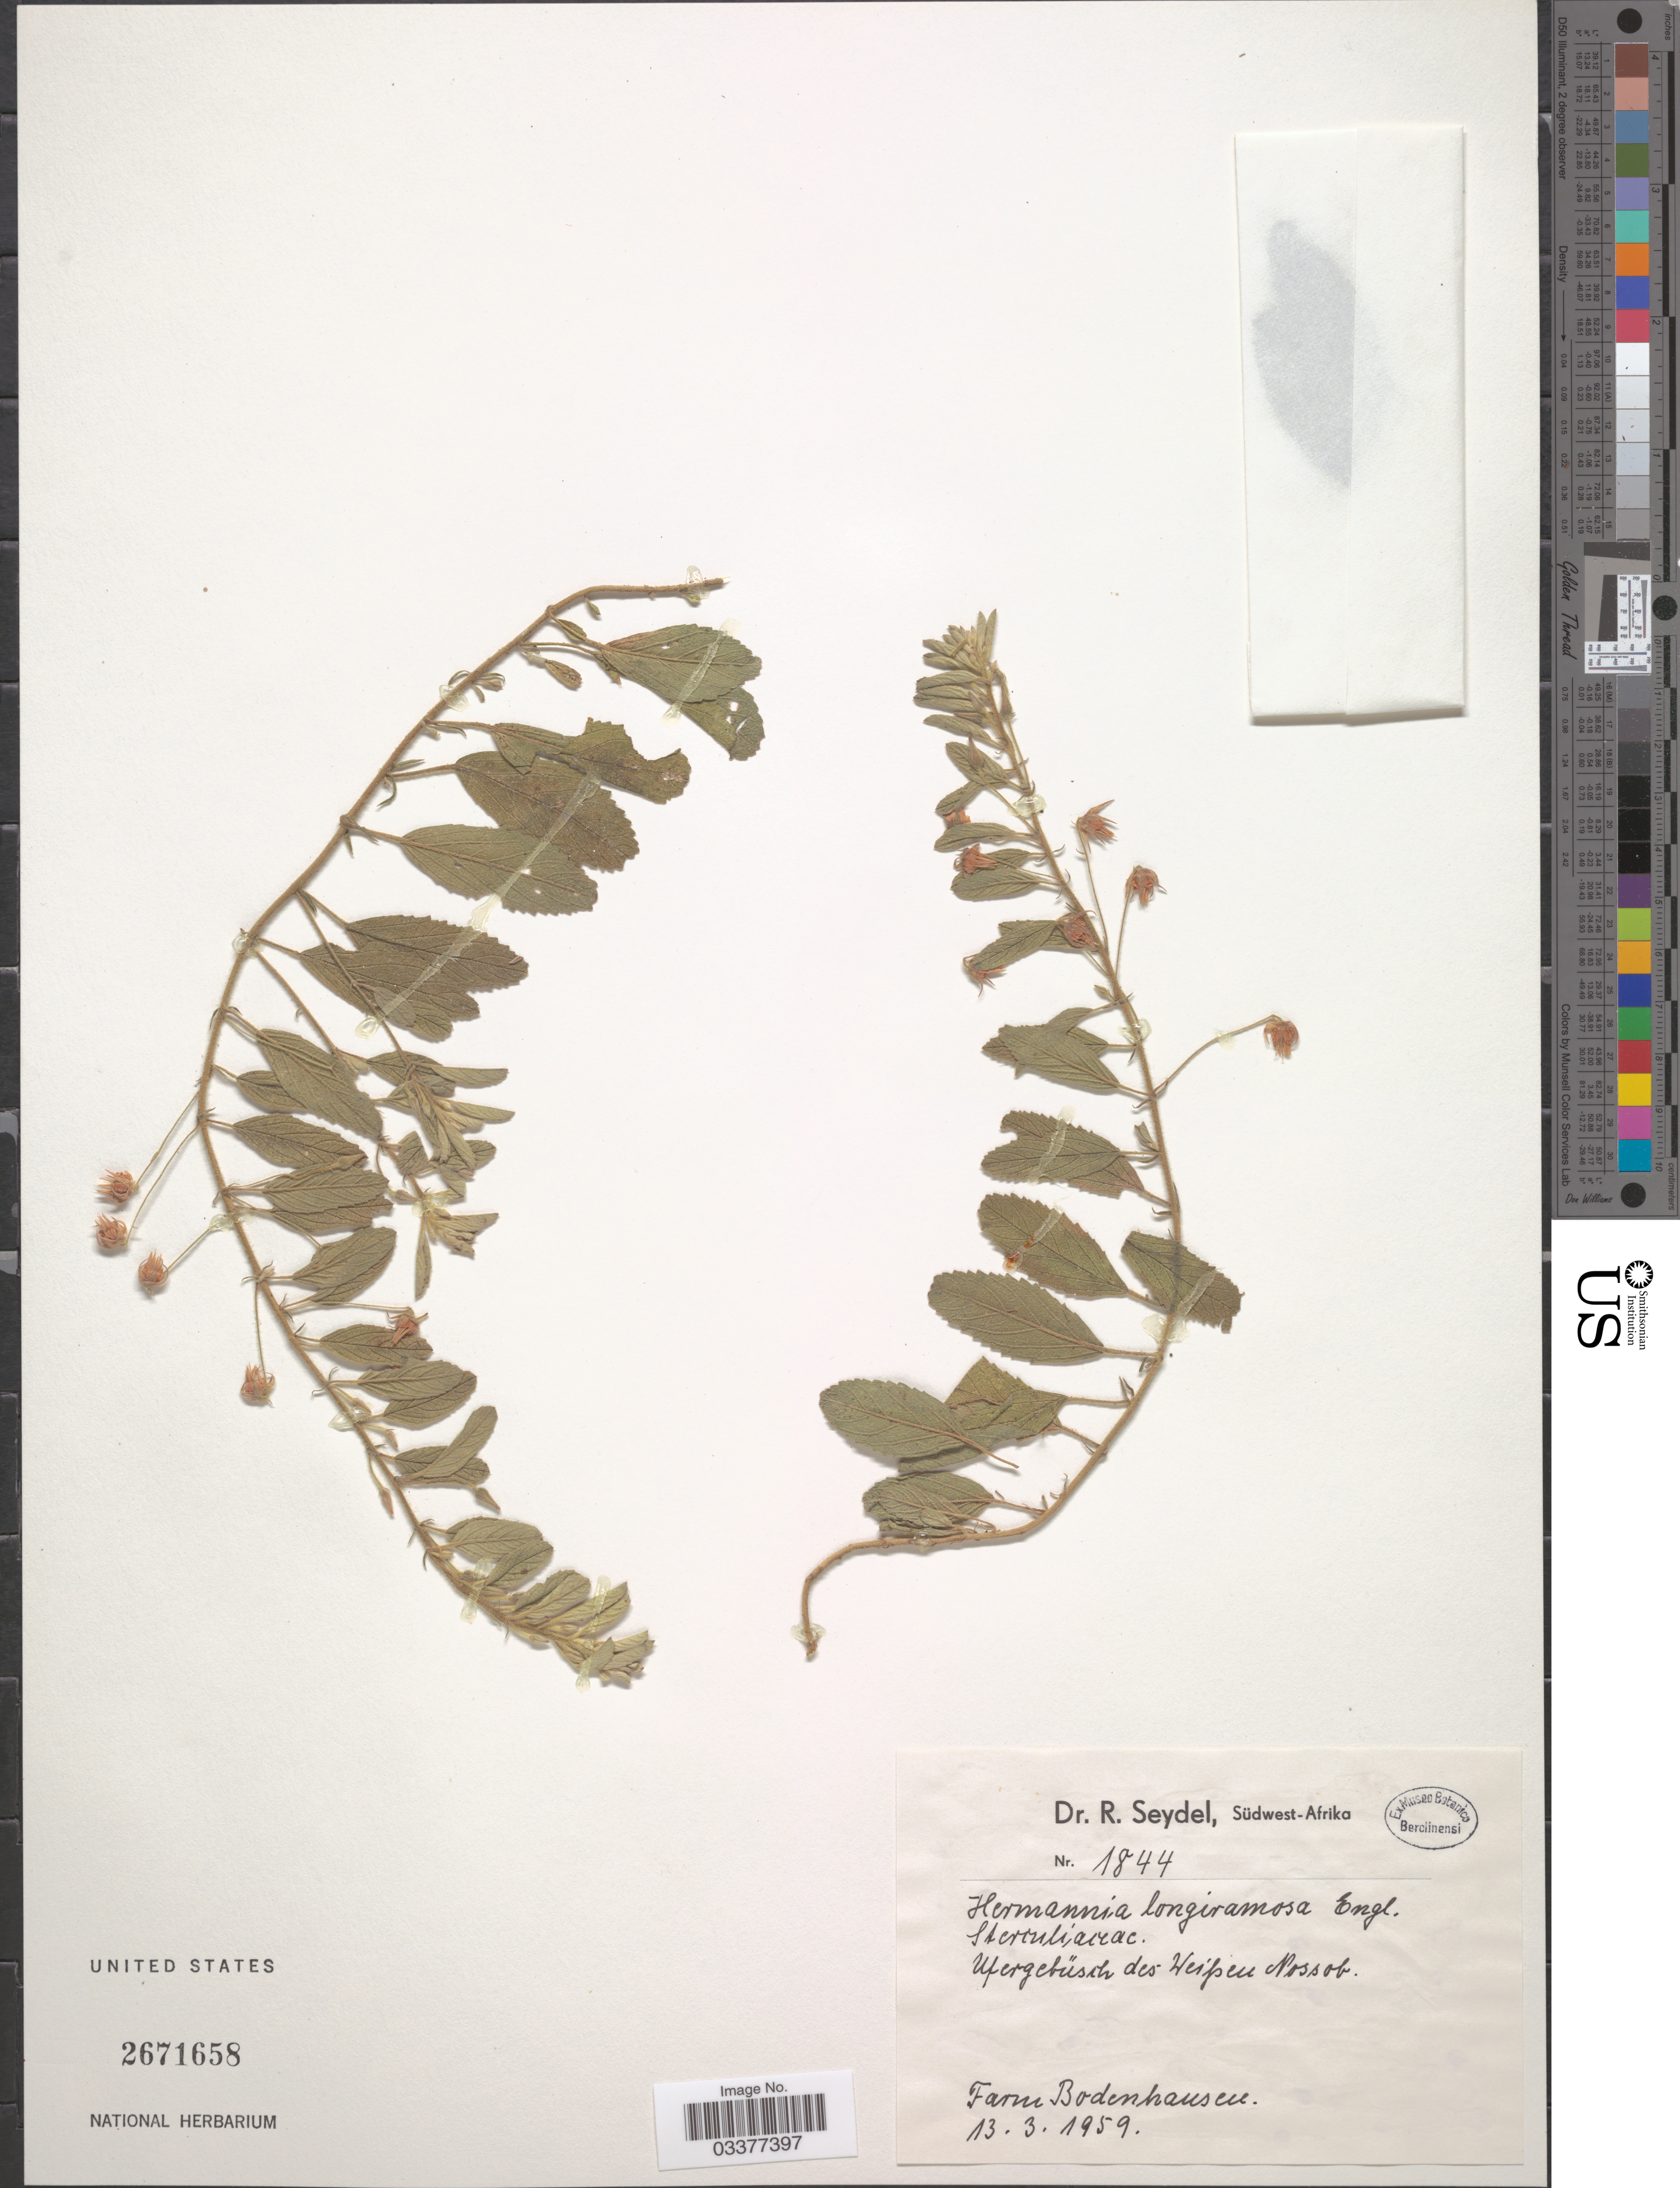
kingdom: Plantae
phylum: Tracheophyta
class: Magnoliopsida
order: Malvales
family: Malvaceae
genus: Hermannia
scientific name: Hermannia longiramosa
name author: Engl.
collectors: R. Seydel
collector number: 1844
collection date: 1959-03-13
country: Namibia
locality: Südwest-Afika. Ufergebüsch des Heipen Nossob. Farm Bodenhausen.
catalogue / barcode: US 2671658